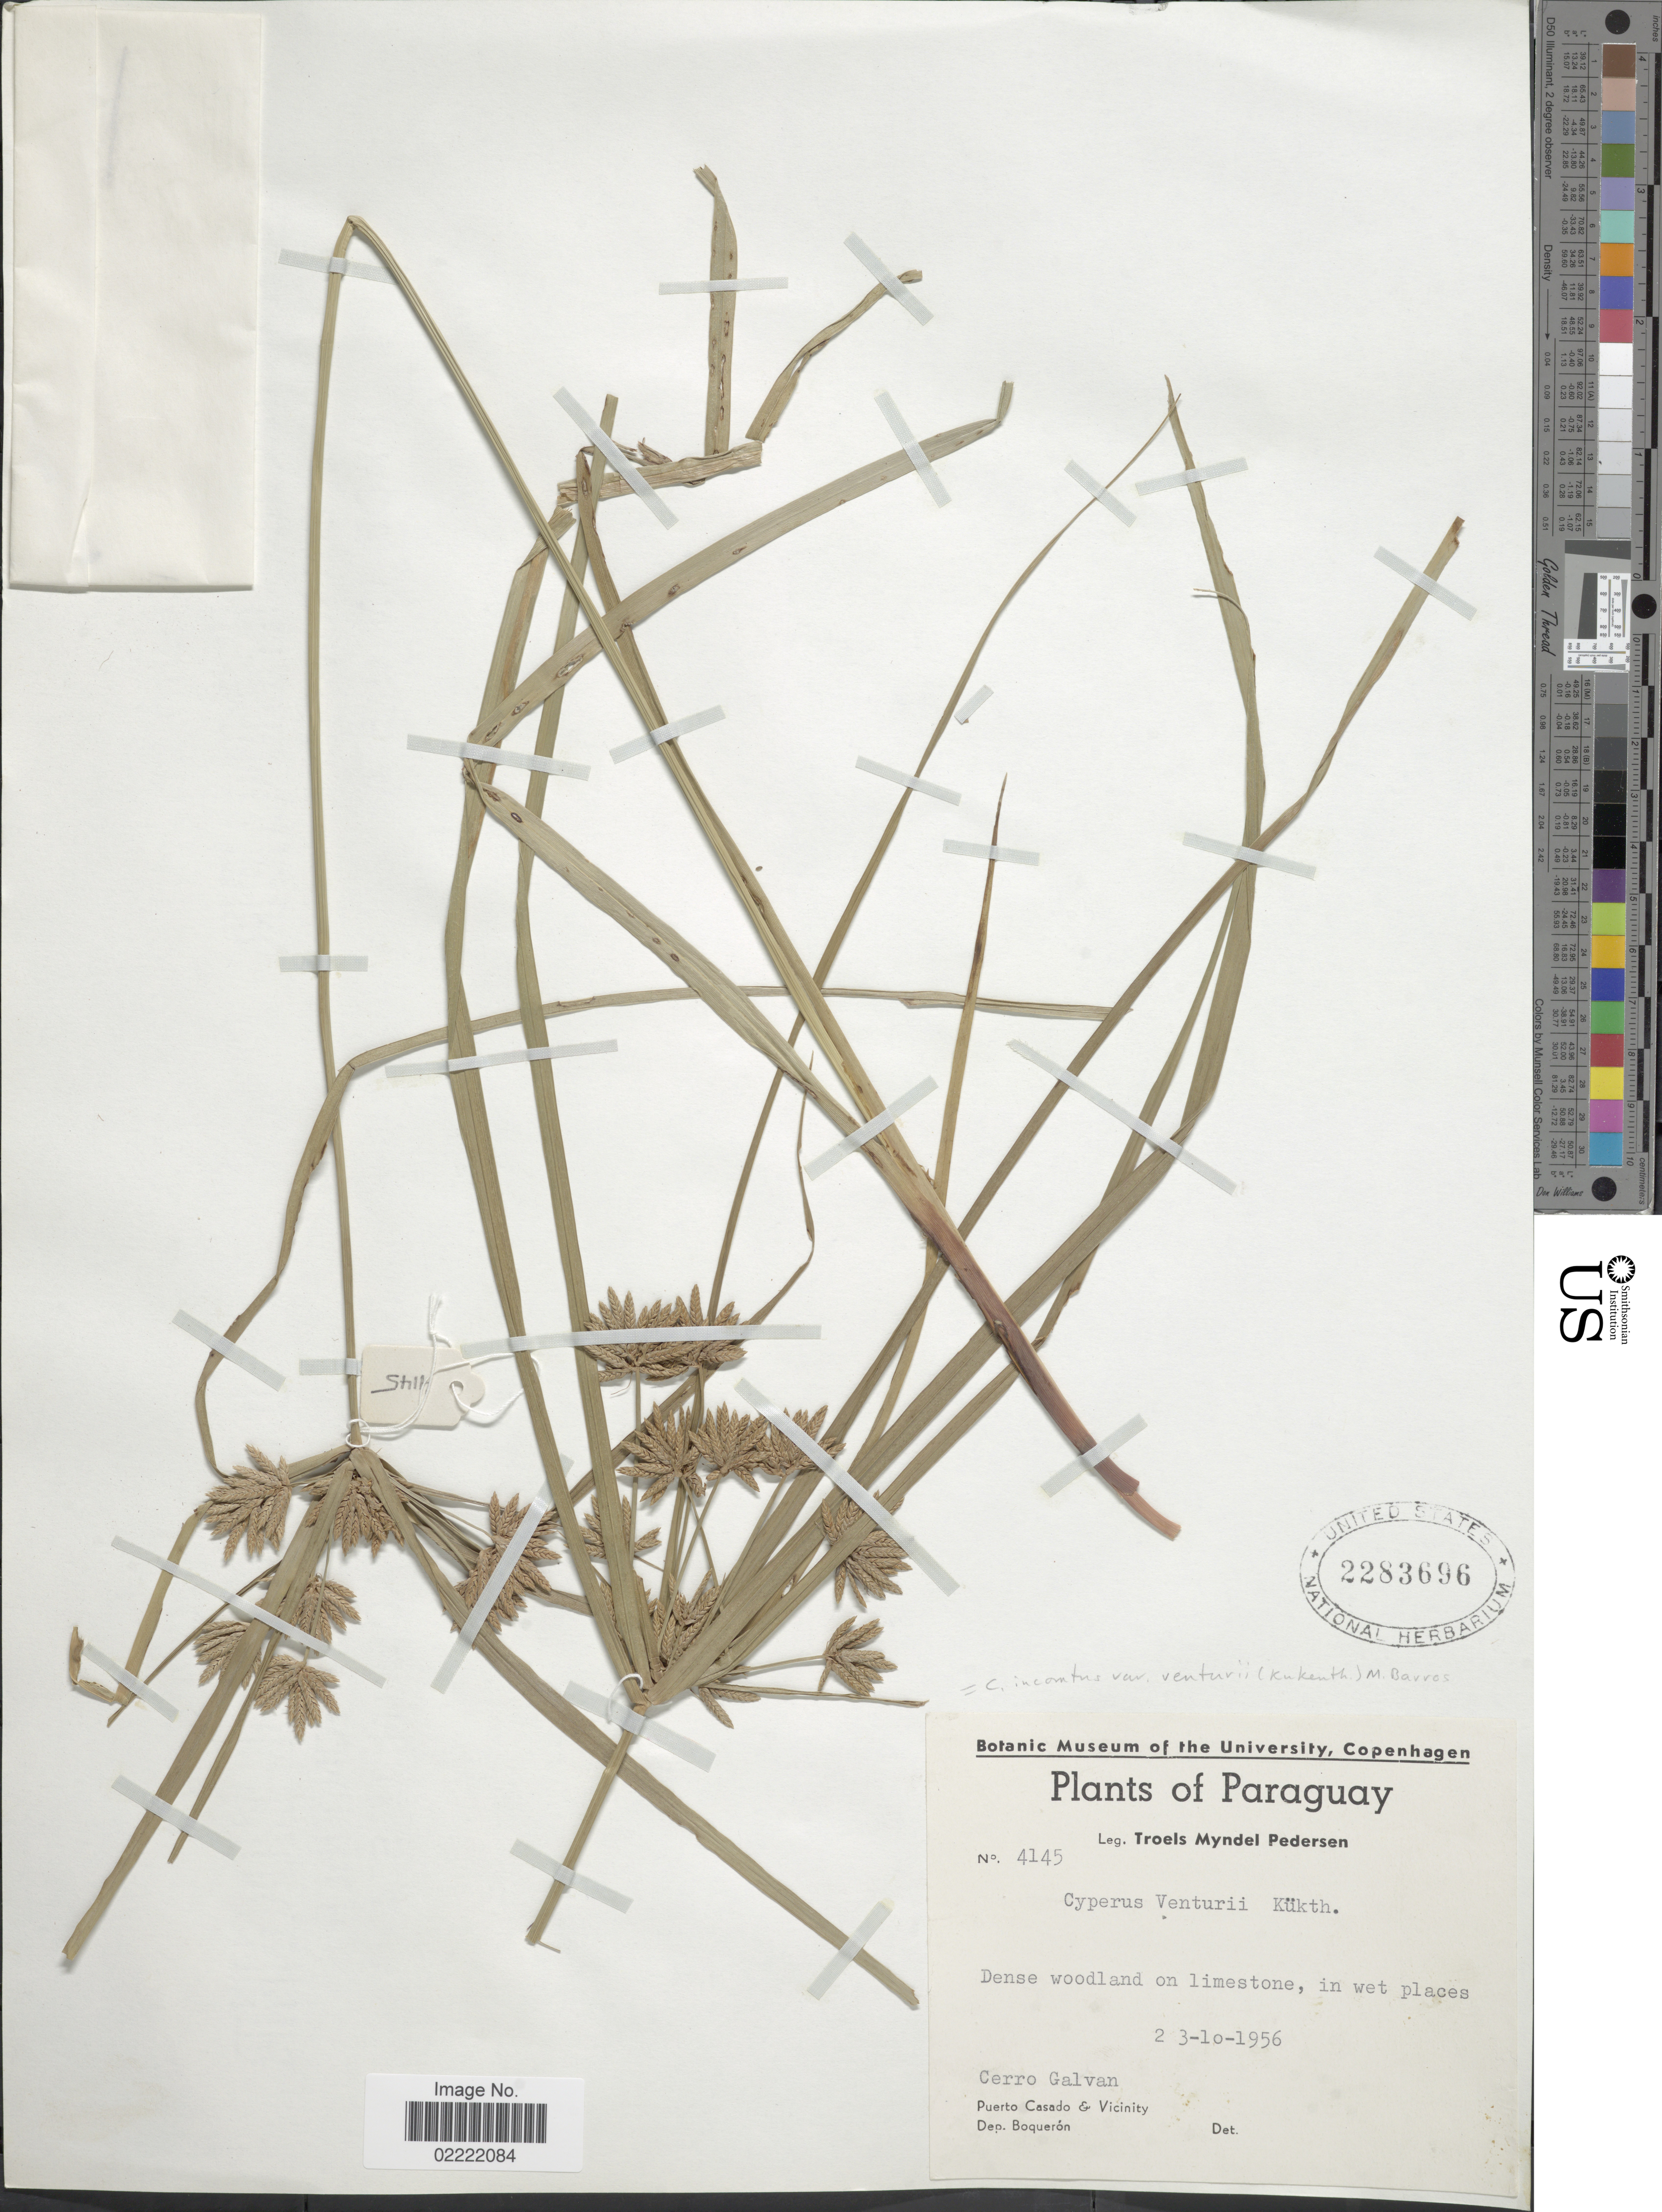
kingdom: Plantae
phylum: Tracheophyta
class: Liliopsida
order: Poales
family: Cyperaceae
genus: Cyperus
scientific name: Cyperus incomtus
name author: Kunth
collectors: T. Pederson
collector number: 4145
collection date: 1956-10-23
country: Paraguay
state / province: Boqueron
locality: Dense woodland on limestone, in wet places, Cerro Galvan, Puerto Casado & Vicinity, Dep Boquerón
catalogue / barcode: US 2283696